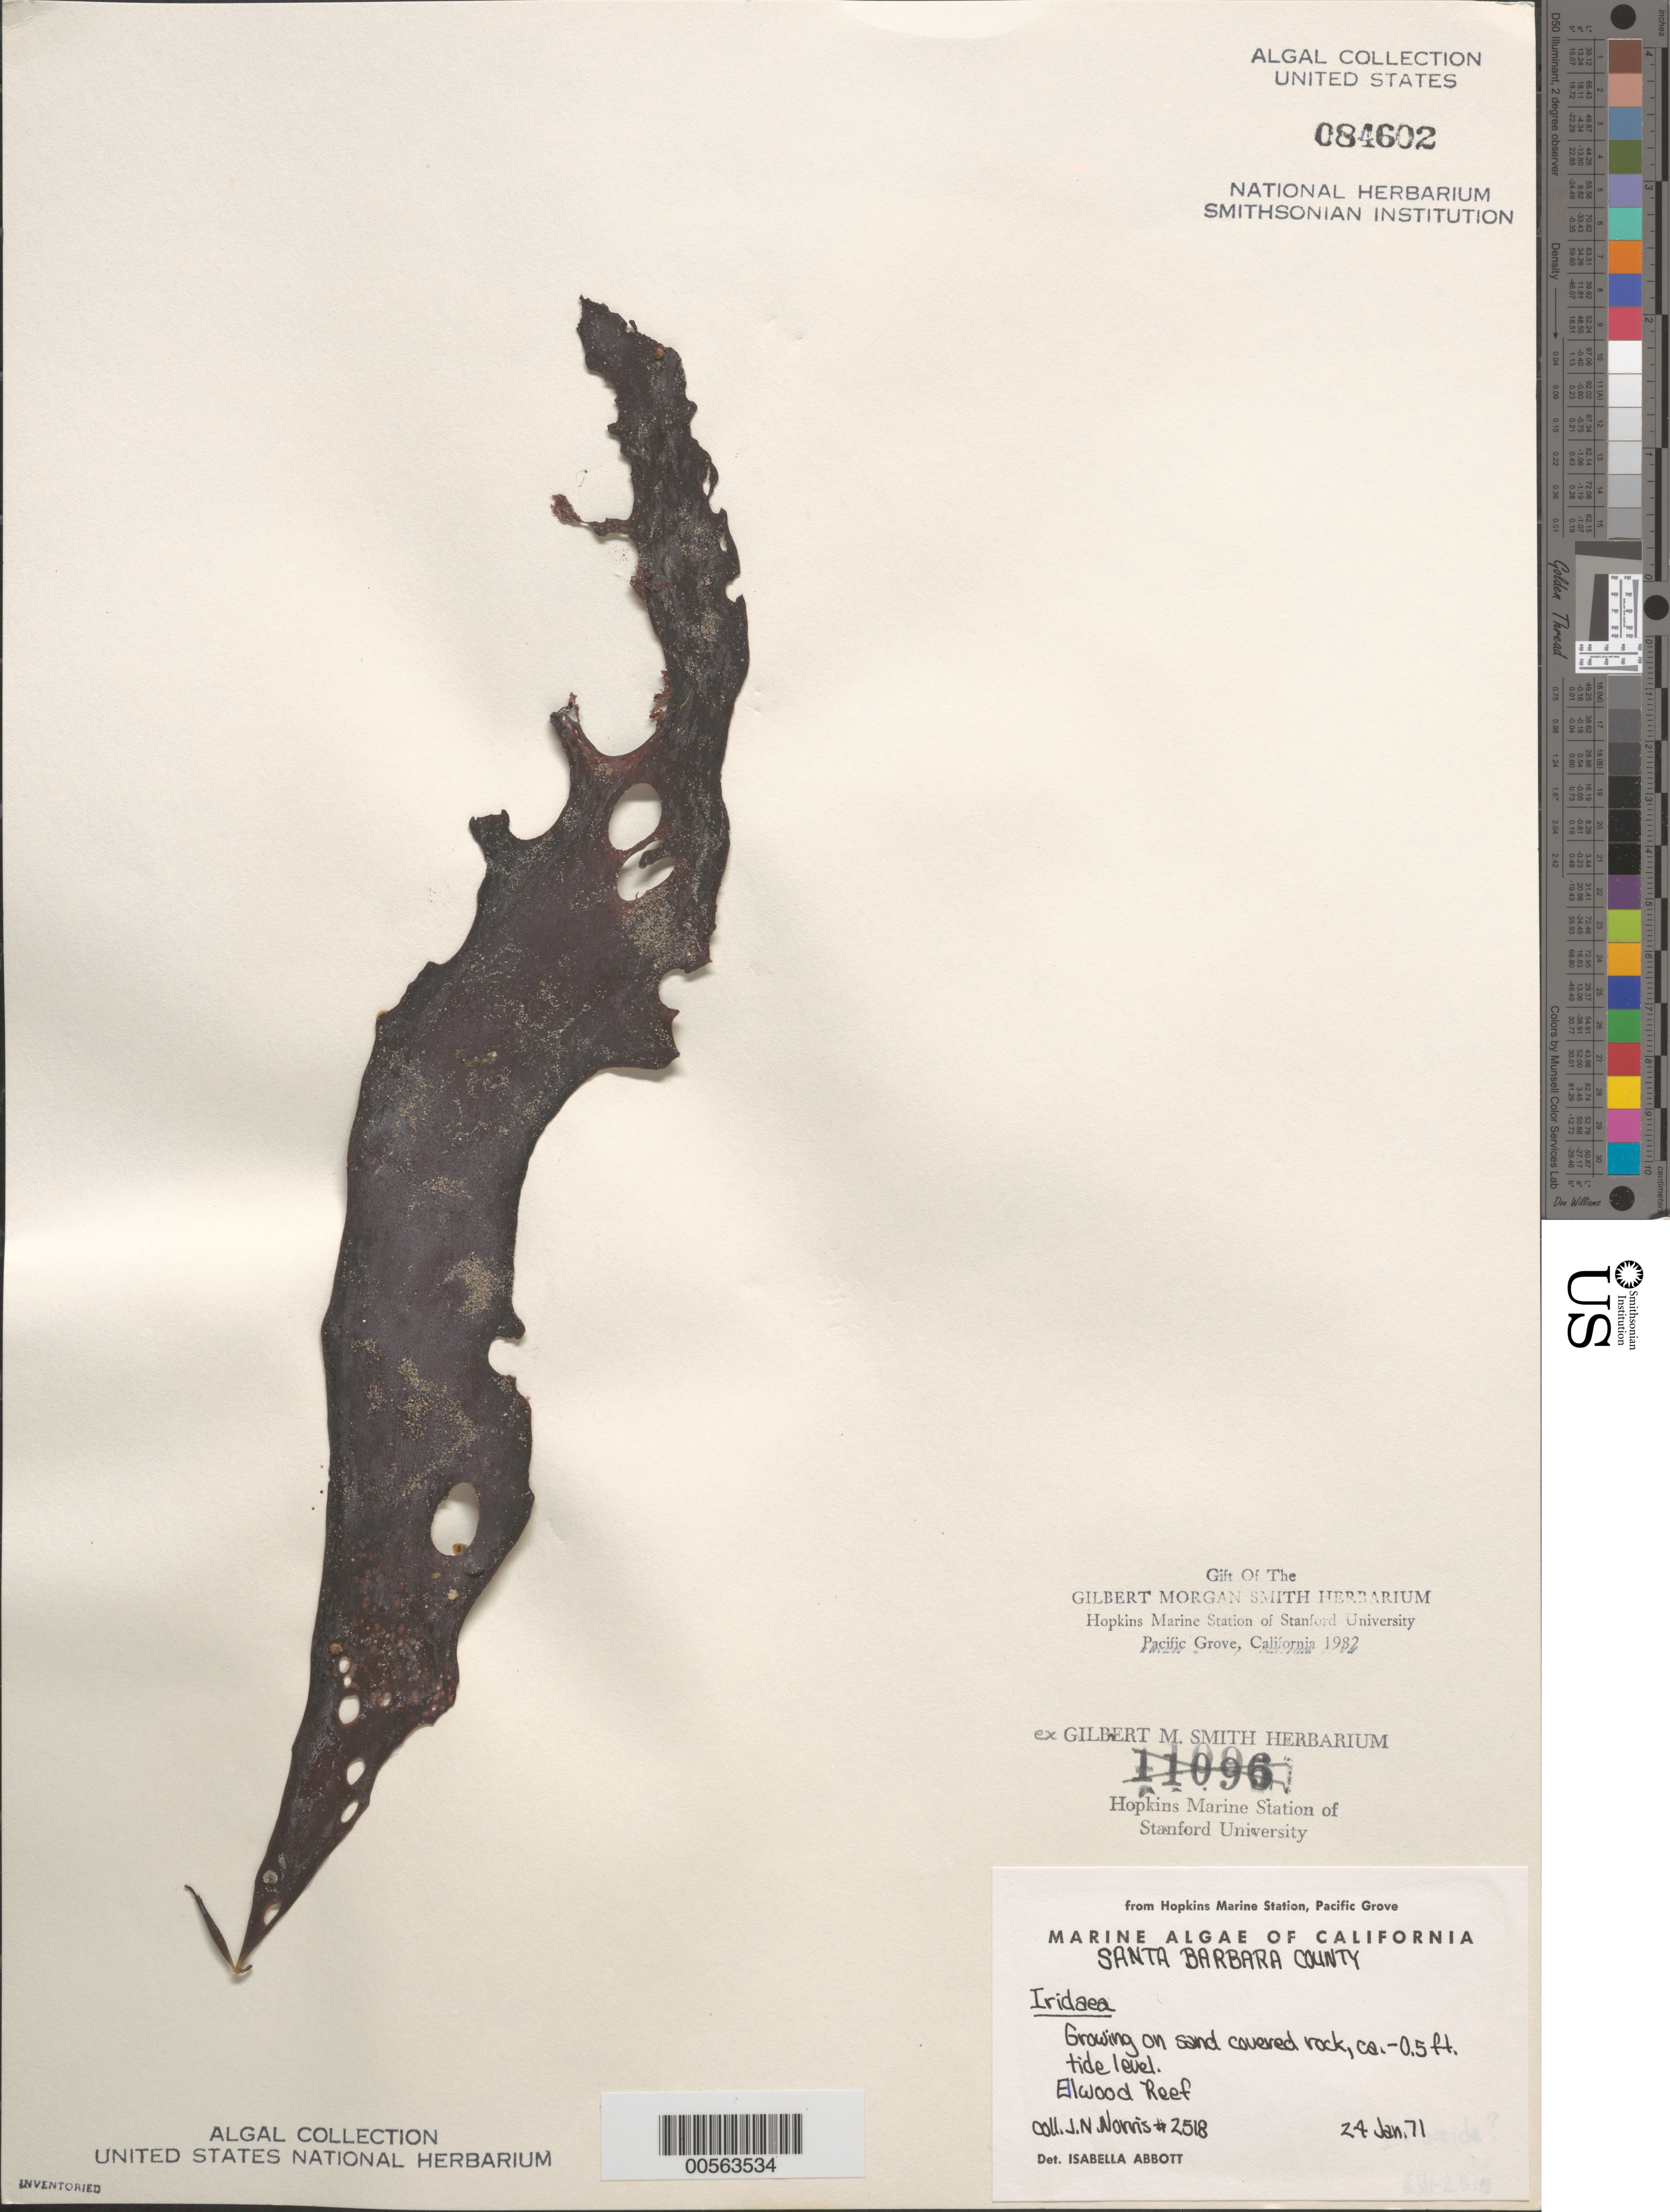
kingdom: Plantae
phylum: Rhodophyta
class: Florideophyceae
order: Gigartinales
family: Gigartinaceae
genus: Iridaea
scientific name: Iridaea sp.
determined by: Abbott, Isabella A.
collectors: J. N. Norris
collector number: JN-2518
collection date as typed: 24 Jan 1971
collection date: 1971-01-24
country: United States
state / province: California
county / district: Santa Barbara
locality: Ellwood Reef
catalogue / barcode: US 84602